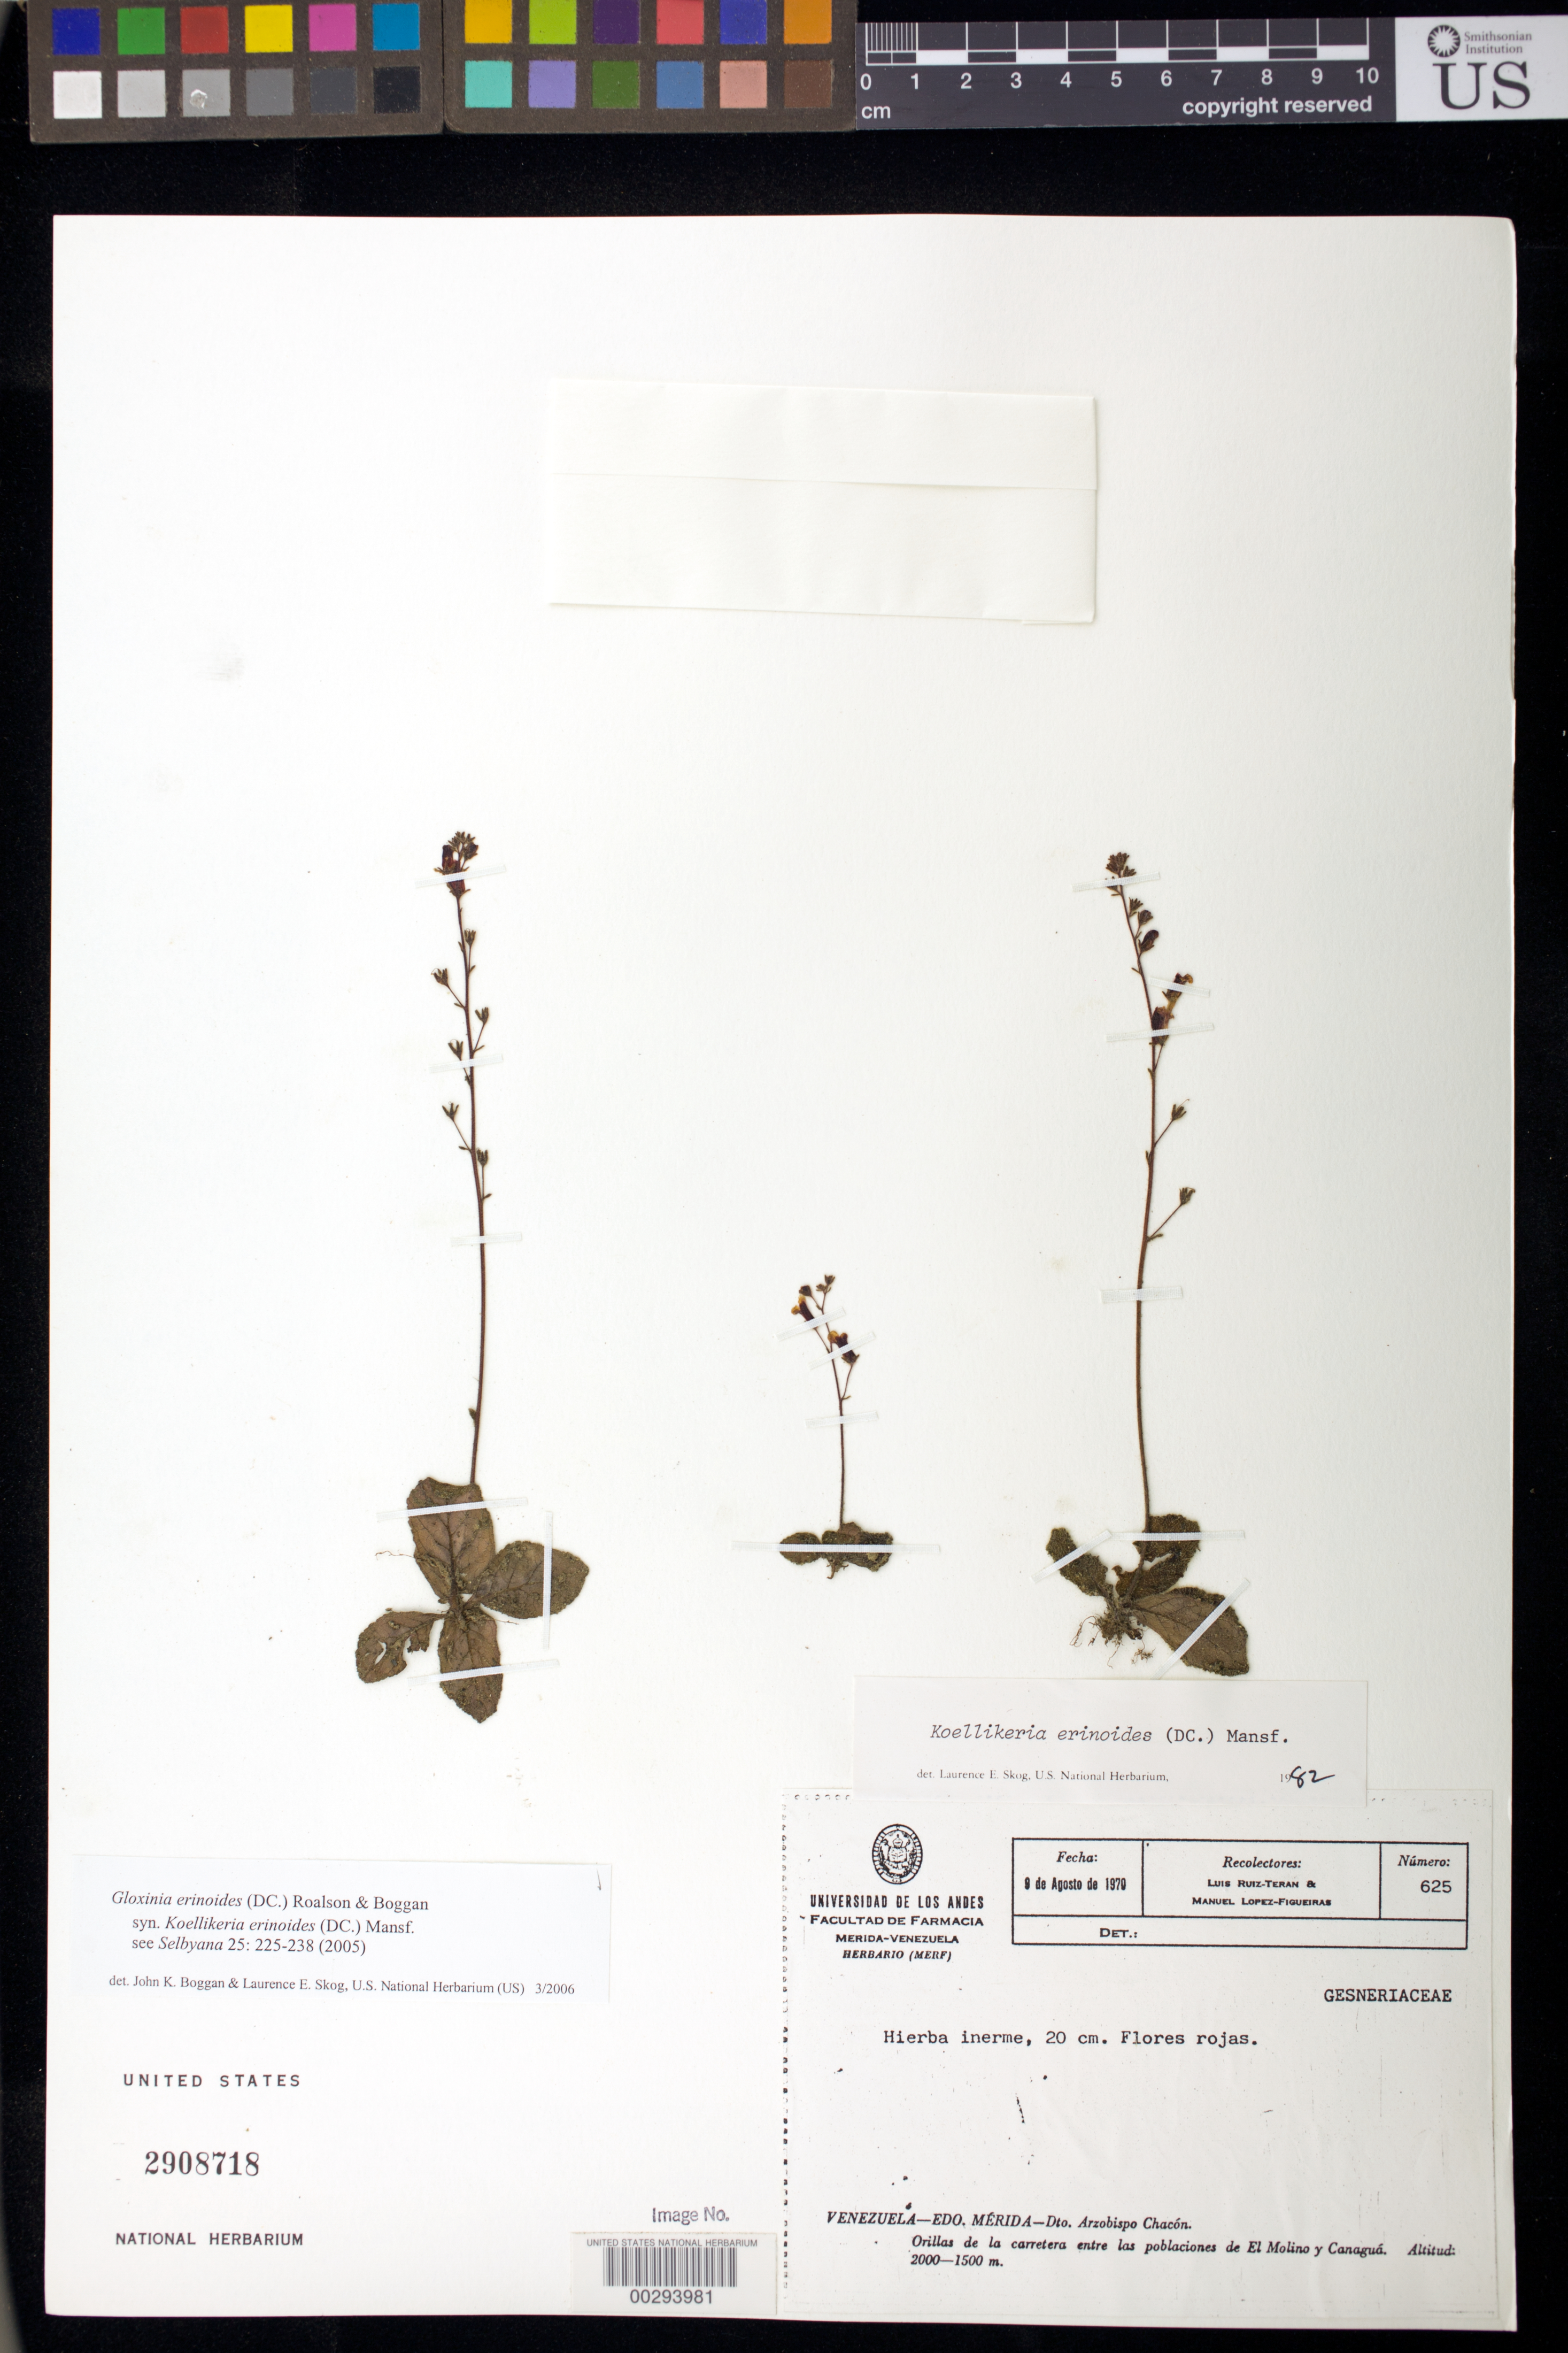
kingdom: Plantae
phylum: Tracheophyta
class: Magnoliopsida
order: Lamiales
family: Gesneriaceae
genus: Gloxinia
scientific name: Gloxinia erinoides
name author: (DC.) Roalson & Boggan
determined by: Boggan, J. K.; Skog, L. E.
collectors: L. E. Ruíz-Terán & M. López Figueiras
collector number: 625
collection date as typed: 09 Aug 1970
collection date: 1970-08-09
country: Venezuela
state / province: Mérida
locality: Dist. Arzobispo Chacon, roadsides between El Molino and Canagua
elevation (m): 1500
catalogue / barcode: US 2908718